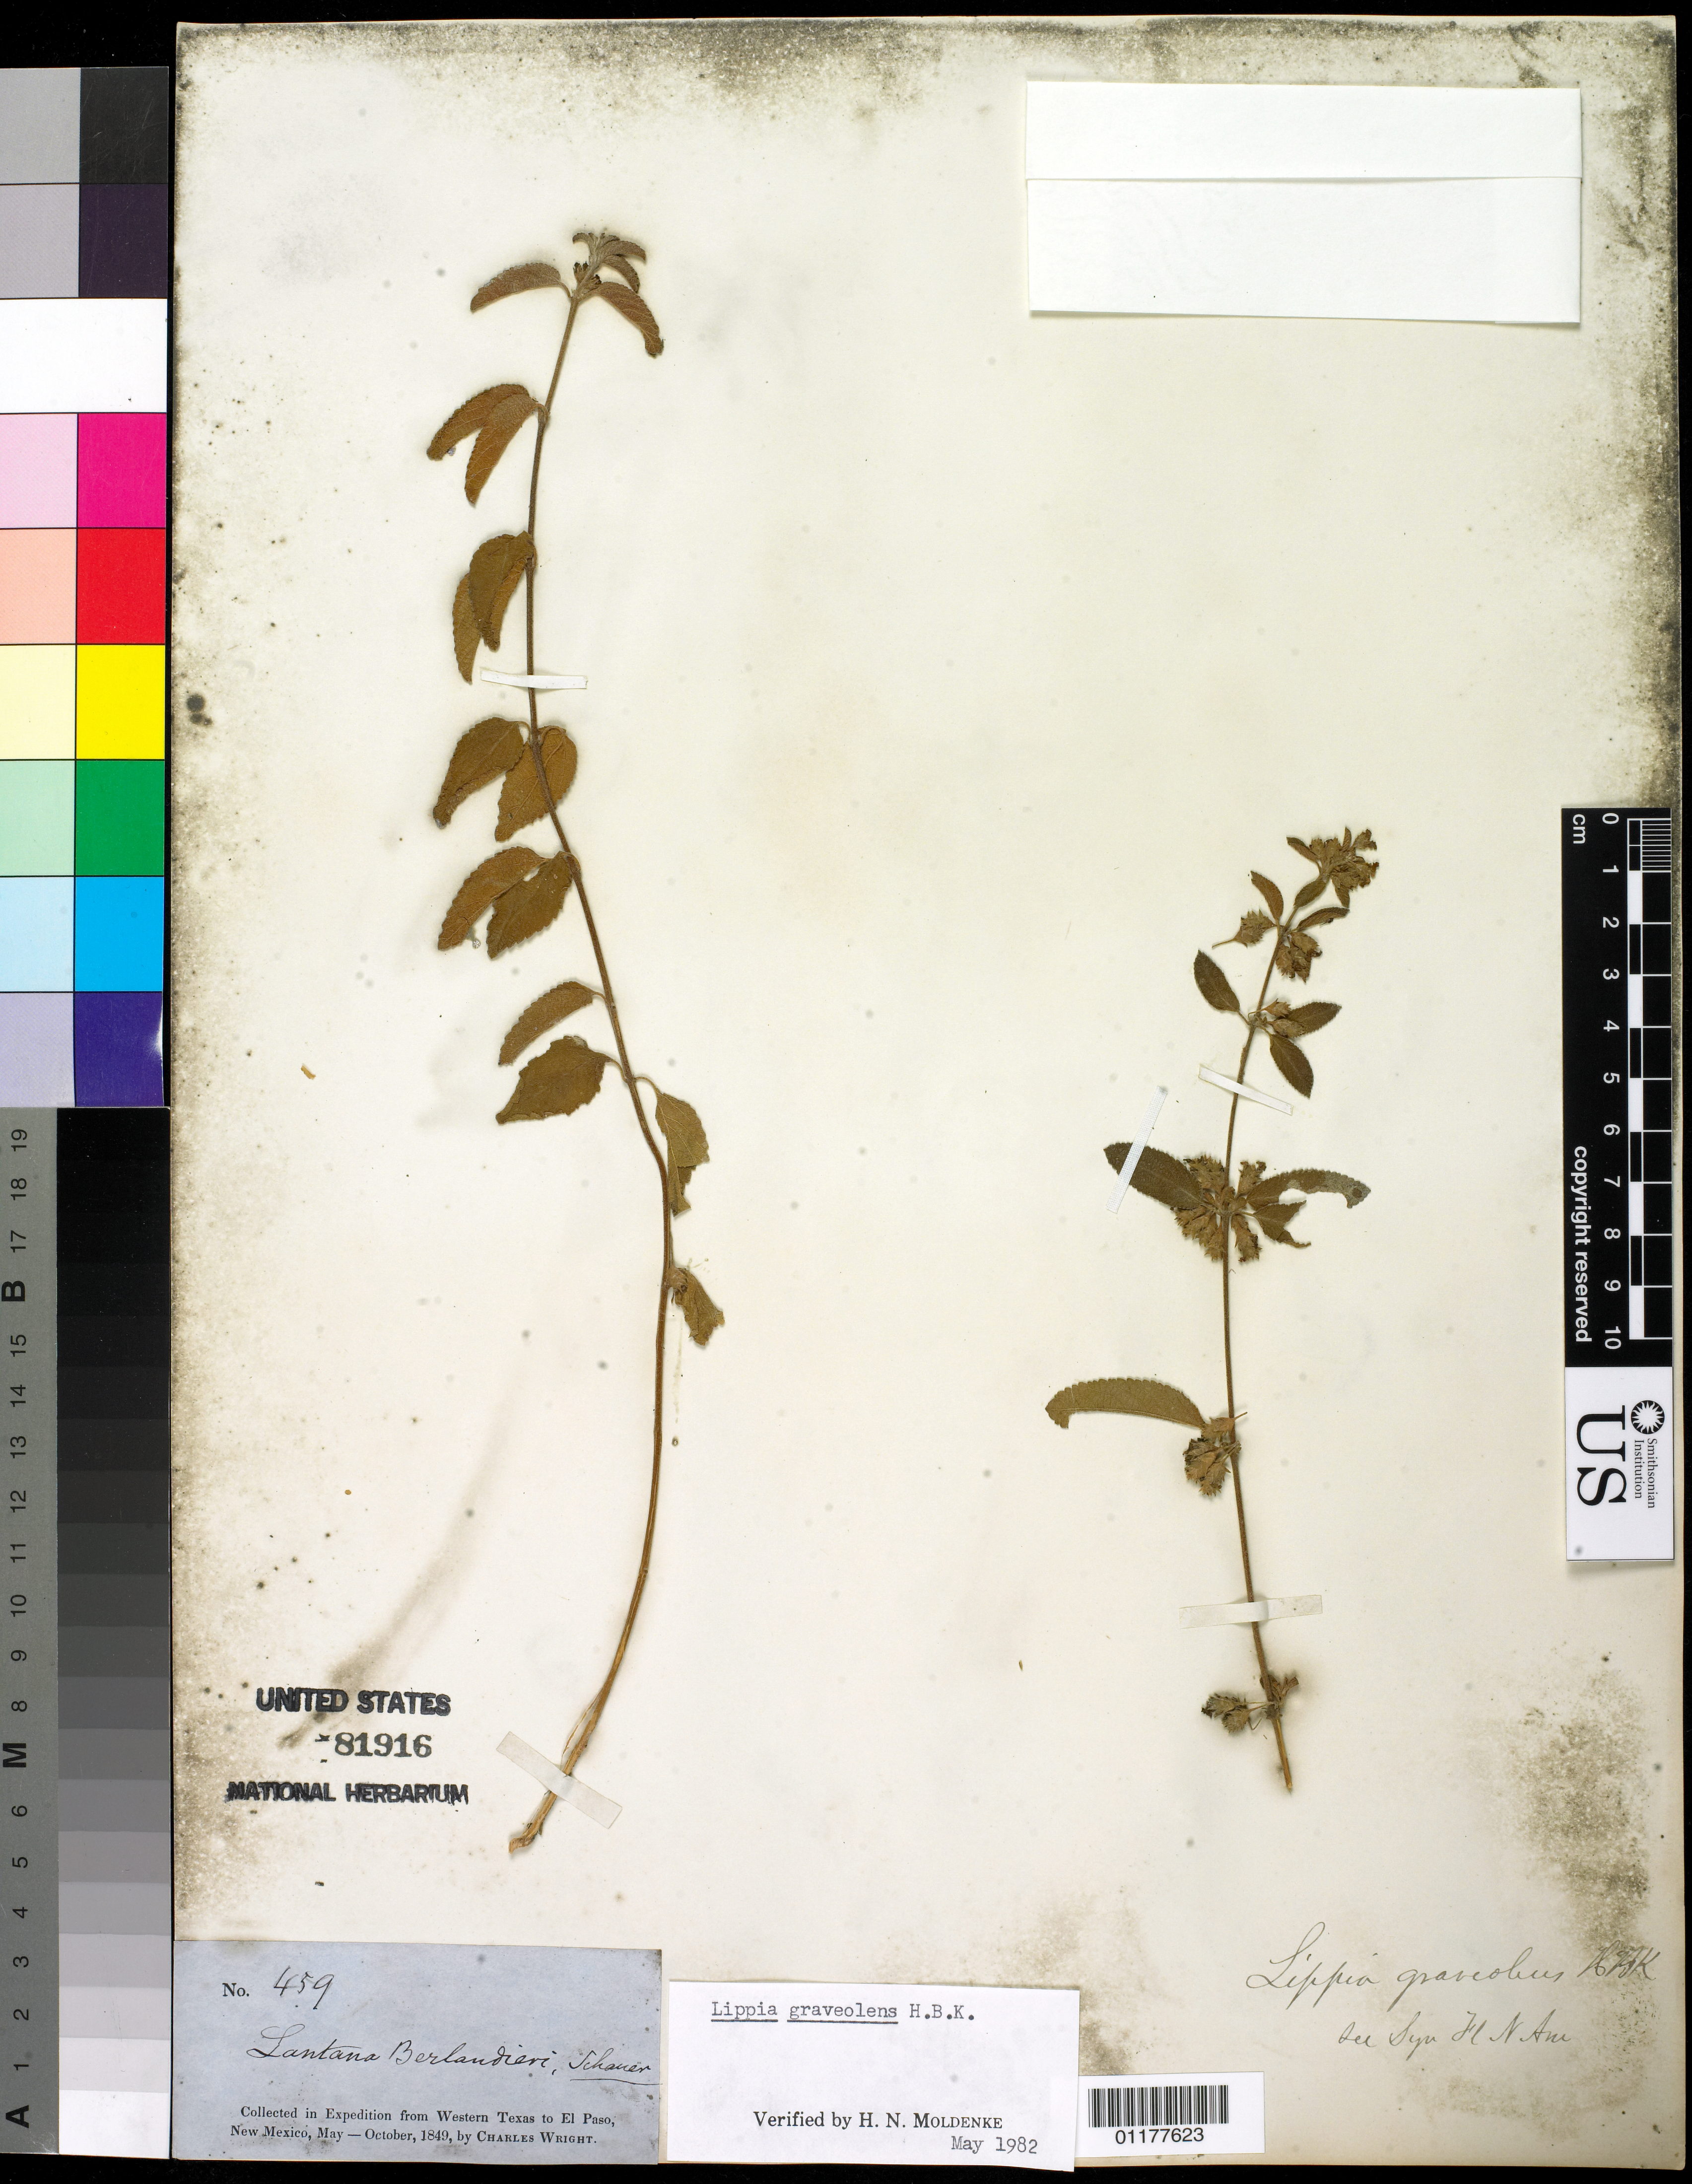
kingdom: Plantae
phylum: Tracheophyta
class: Magnoliopsida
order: Lamiales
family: Verbenaceae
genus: Lippia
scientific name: Lippia graveolens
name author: Kunth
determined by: Moldenke, H. N.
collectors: C. Wright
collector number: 459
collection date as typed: May 1849 to -- Oct 1849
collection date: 1849-05/1849-10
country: United States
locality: From Western Texas to El Paso, New Mexico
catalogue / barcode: US 81916